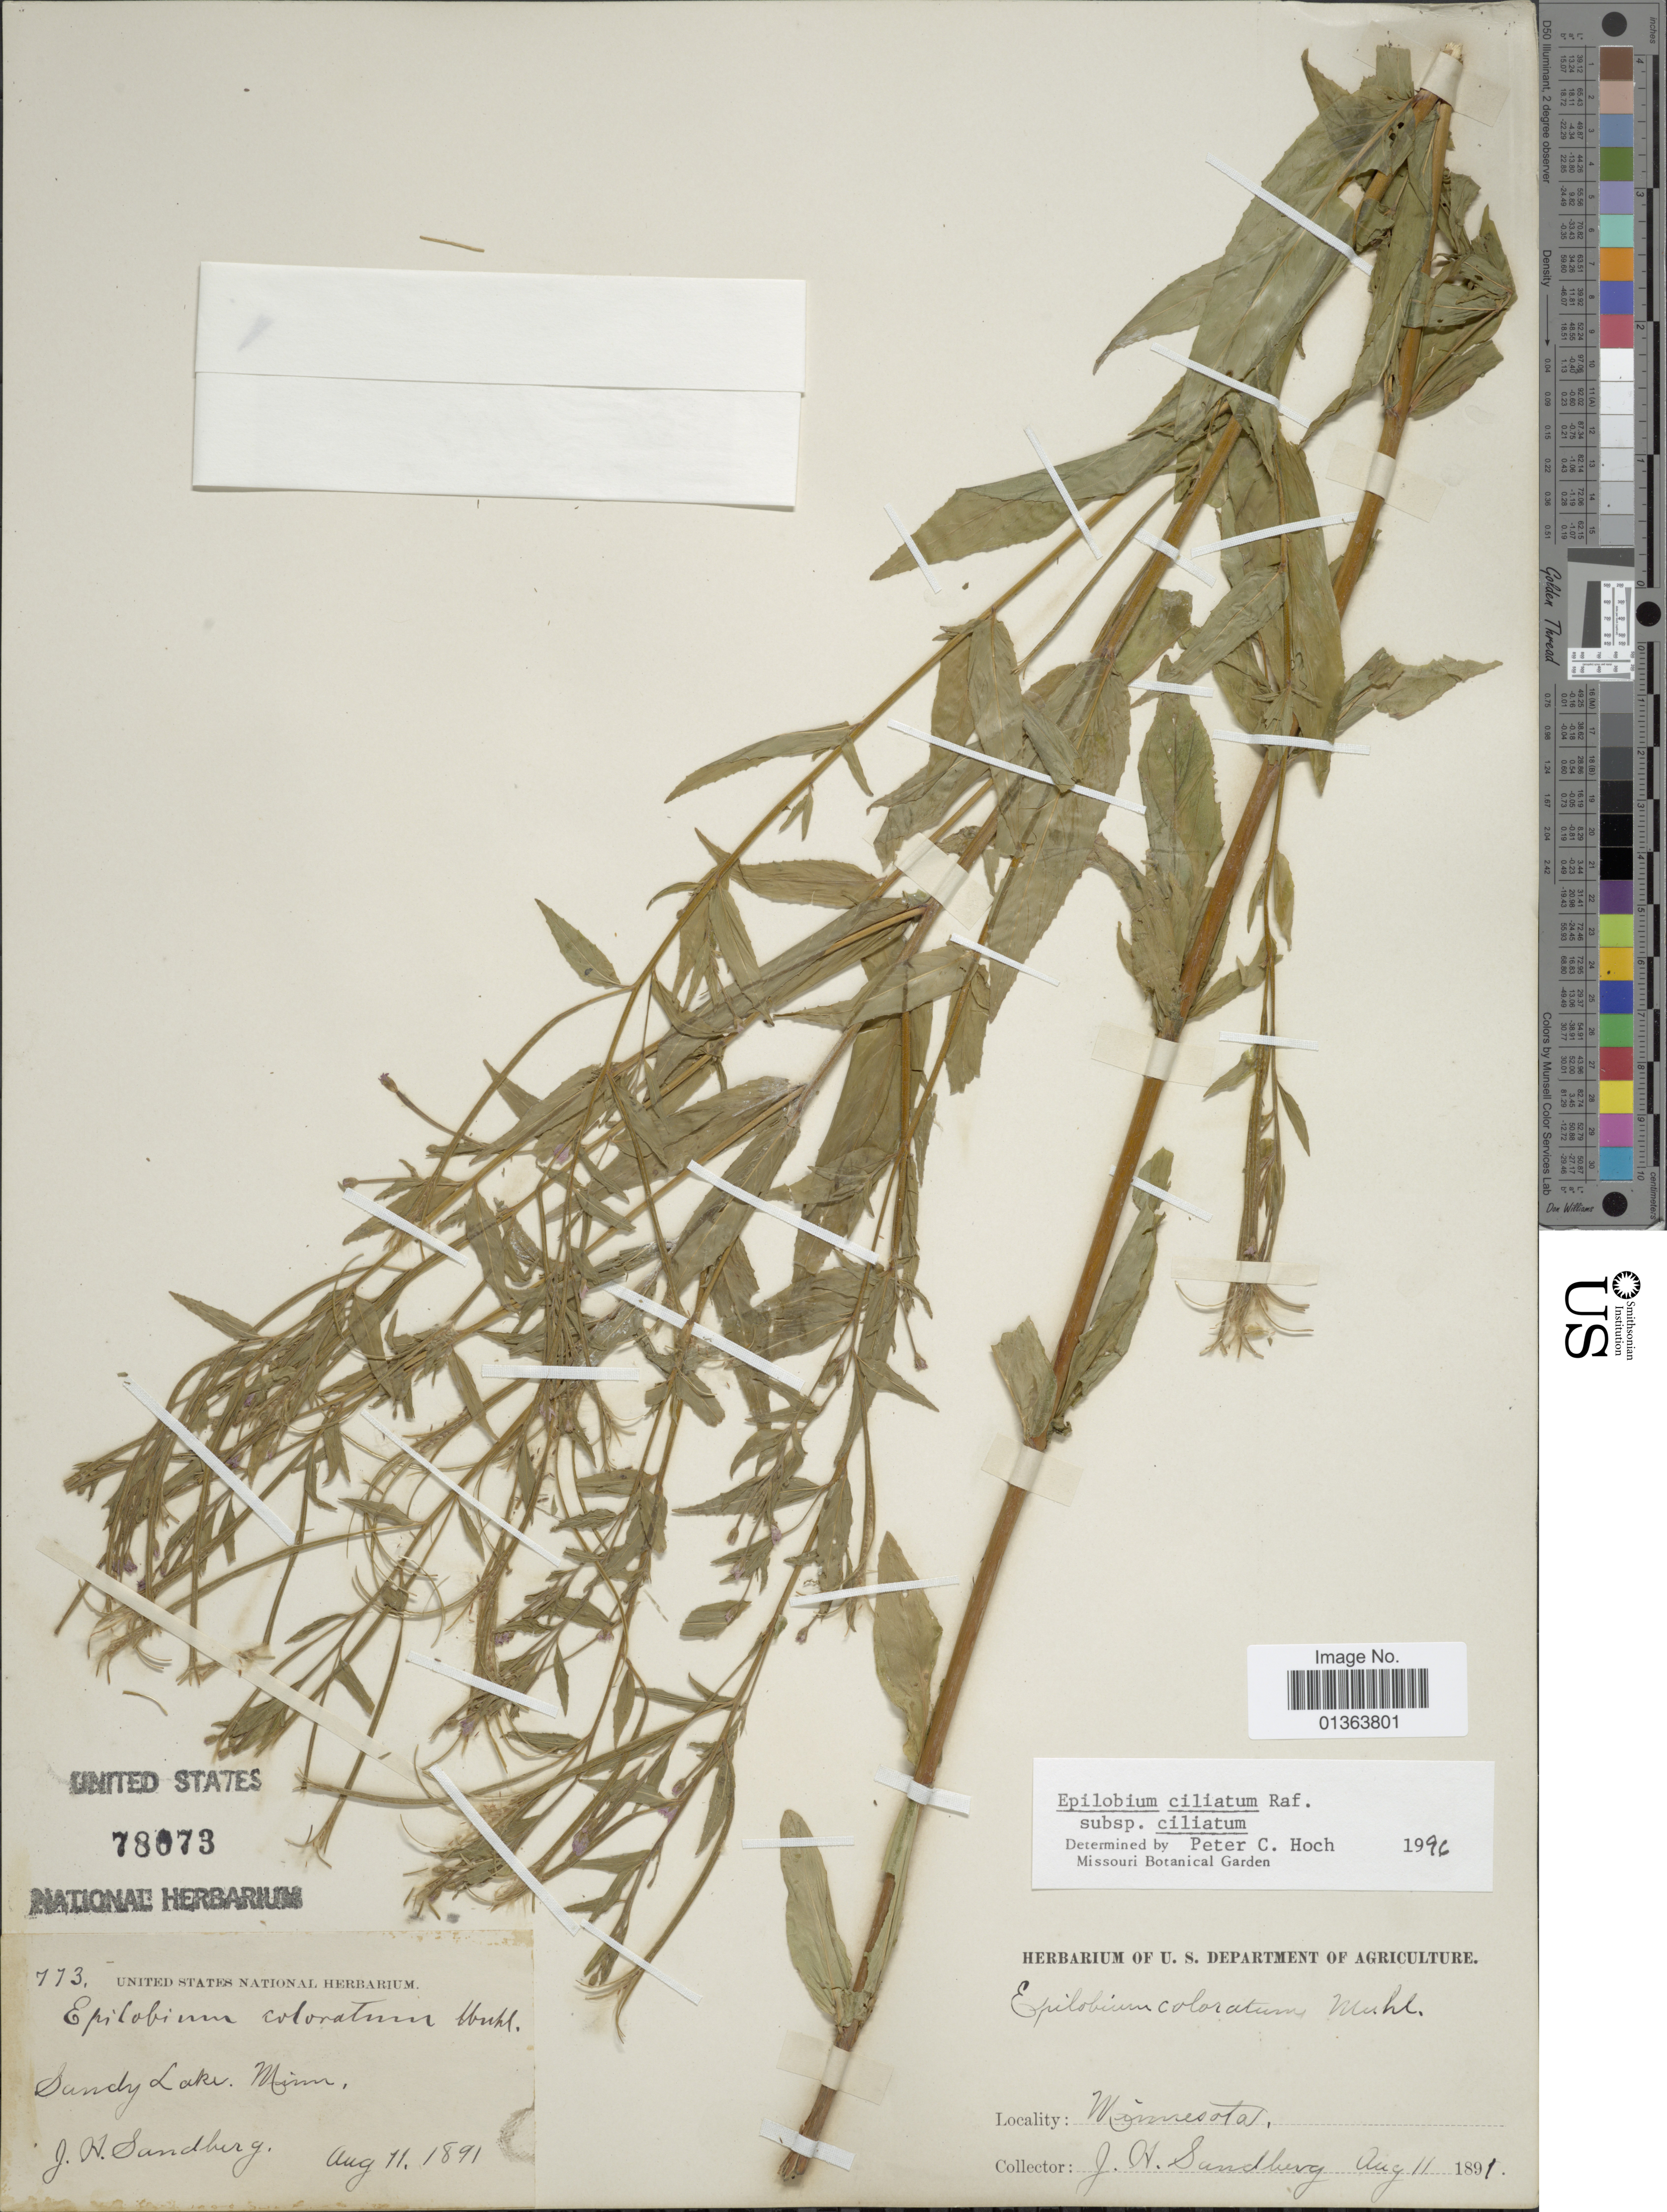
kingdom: Plantae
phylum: Tracheophyta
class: Magnoliopsida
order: Myrtales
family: Onagraceae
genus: Epilobium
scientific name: Epilobium ciliatum subsp. ciliatum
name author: Raf.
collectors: J. H. Sandberg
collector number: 773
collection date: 1891-08-11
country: United States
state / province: Minnesota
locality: Sandy Lake.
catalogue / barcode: US 78073